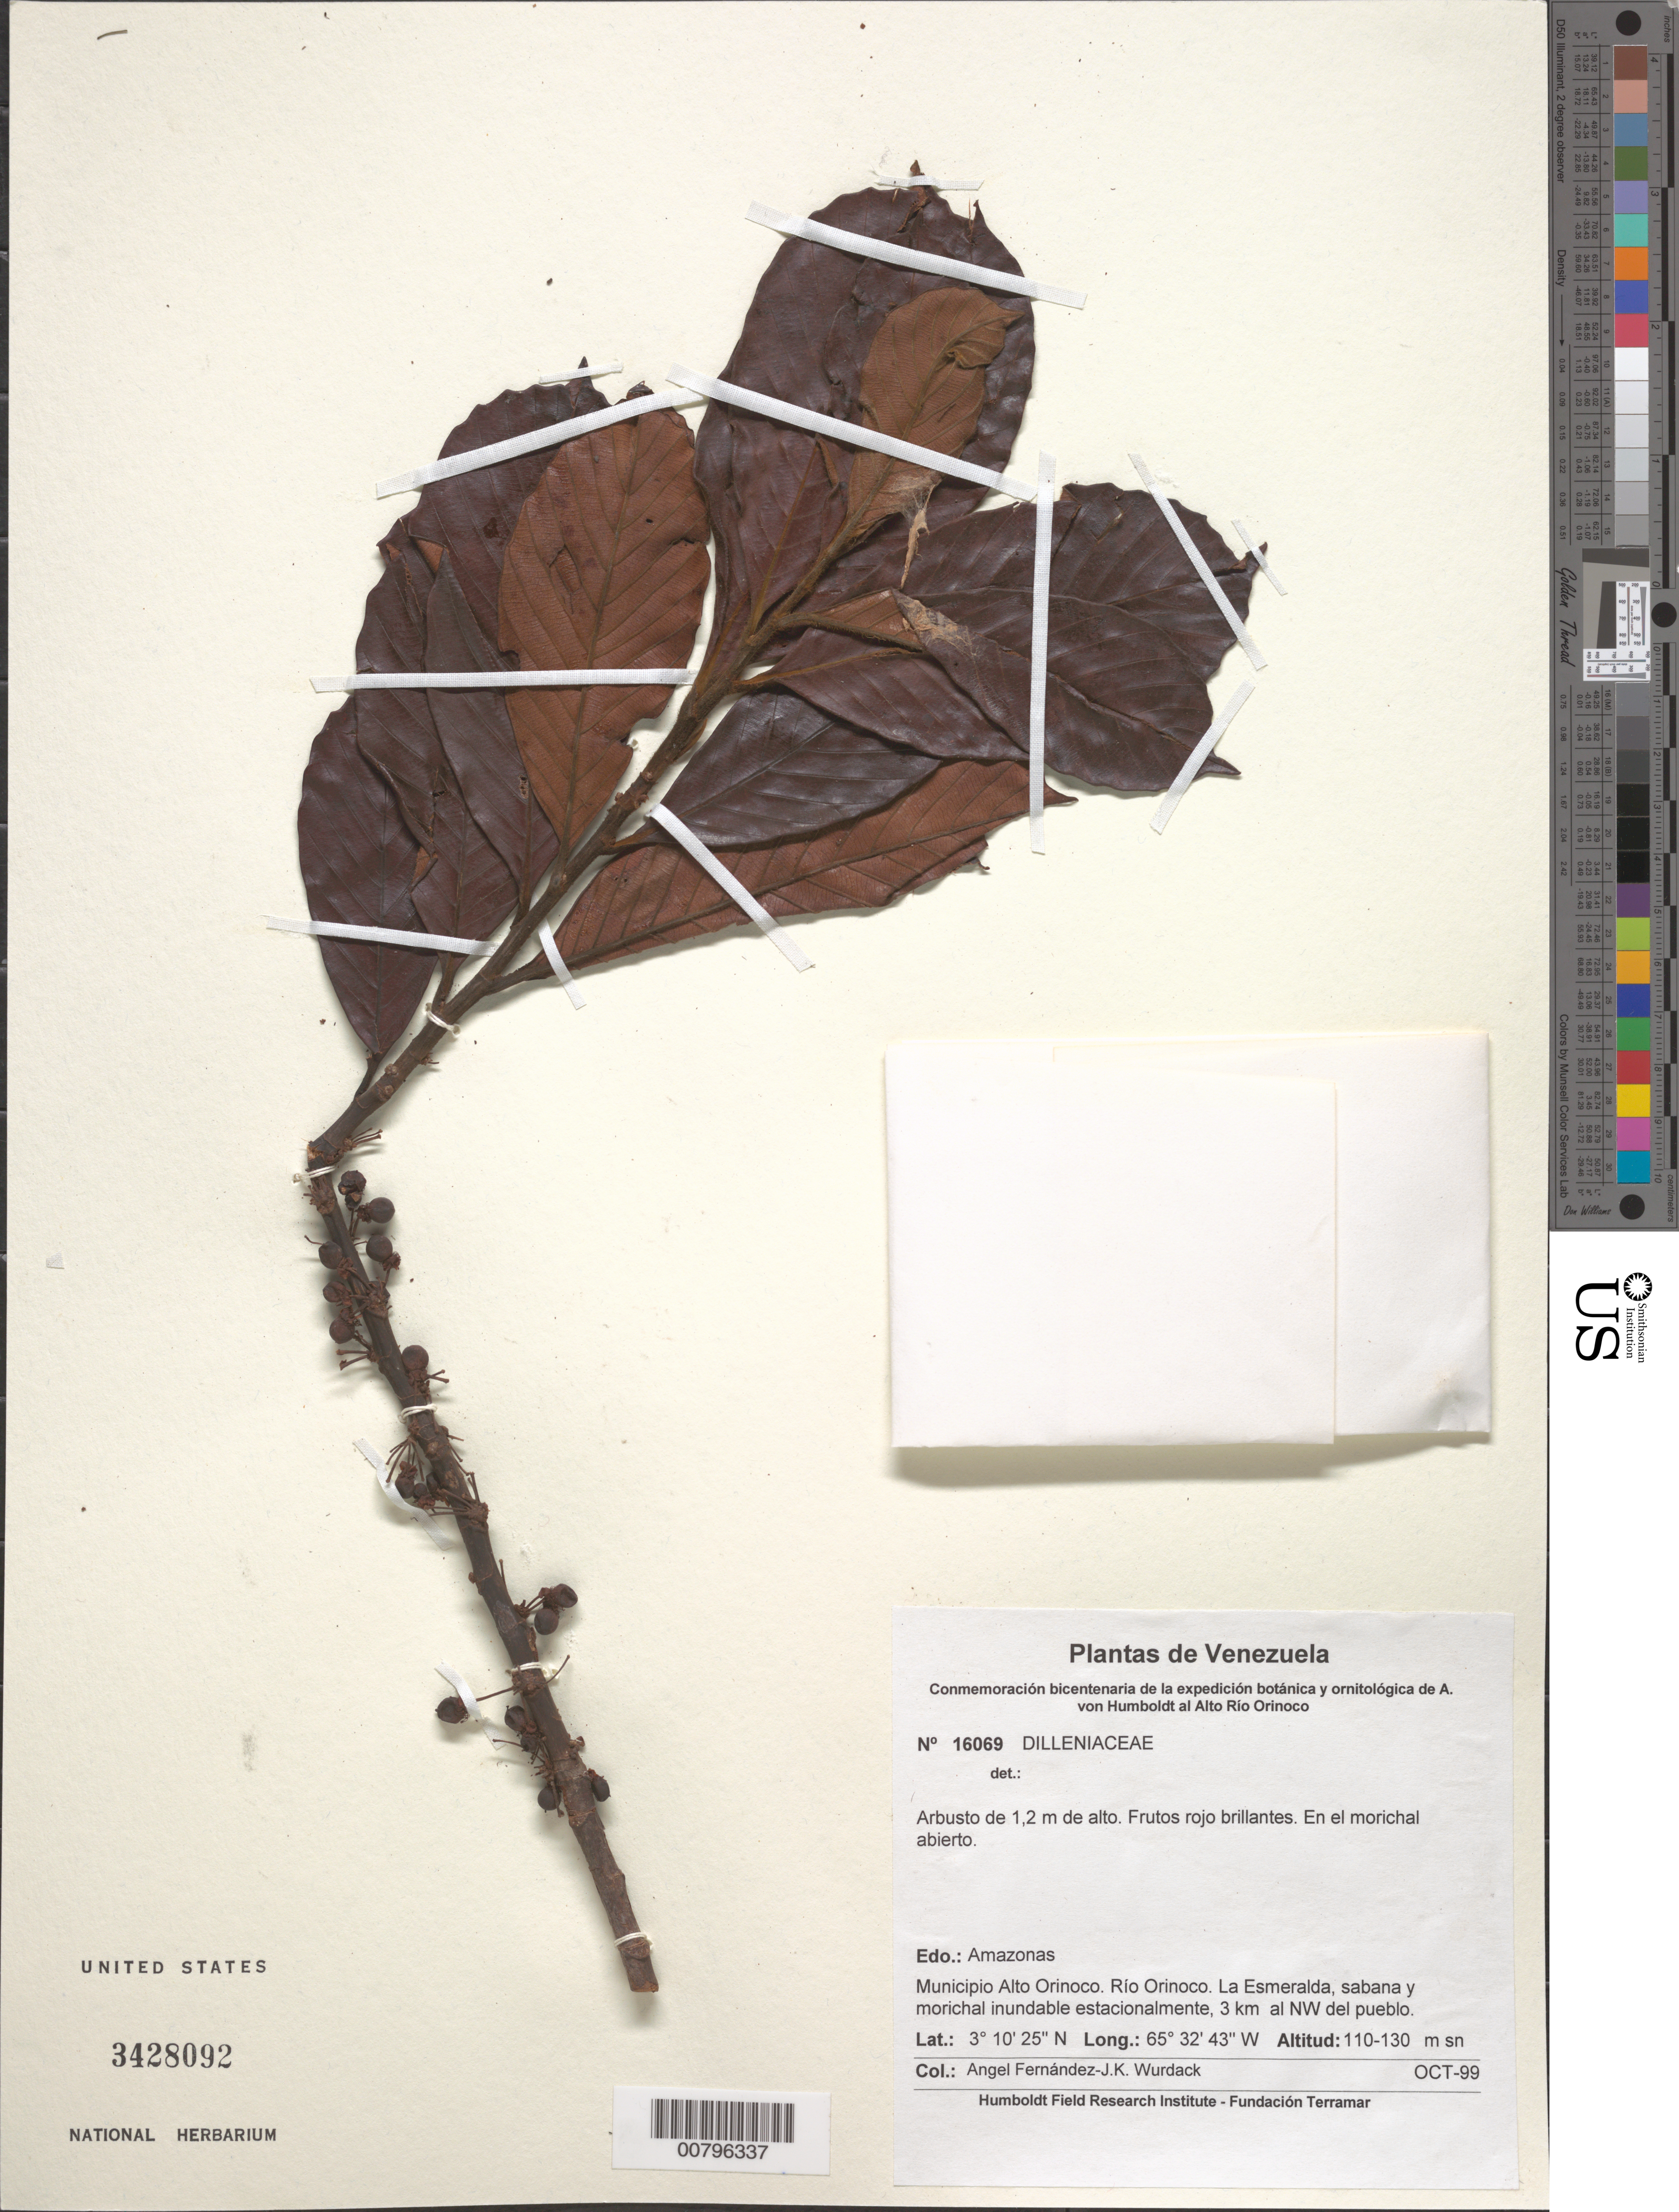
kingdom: Plantae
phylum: Tracheophyta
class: Magnoliopsida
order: Dilleniales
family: Dilleniaceae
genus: Doliocarpus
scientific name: Doliocarpus dentatus subsp. esmeraldae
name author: (Steyerm.) Kubitzki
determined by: Victor Longhi Monzoli, João, (BRAZIL)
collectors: A. Fernández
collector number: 16069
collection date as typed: Oct-99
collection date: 1999-10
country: Venezuela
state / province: Amazonas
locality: Mun. Alto Orinoco, Río Orinoco, La Esmeralda, 3 km NW del pueblo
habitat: Sabana y morichal inundable estacionalmente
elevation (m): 110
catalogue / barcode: US 3428092